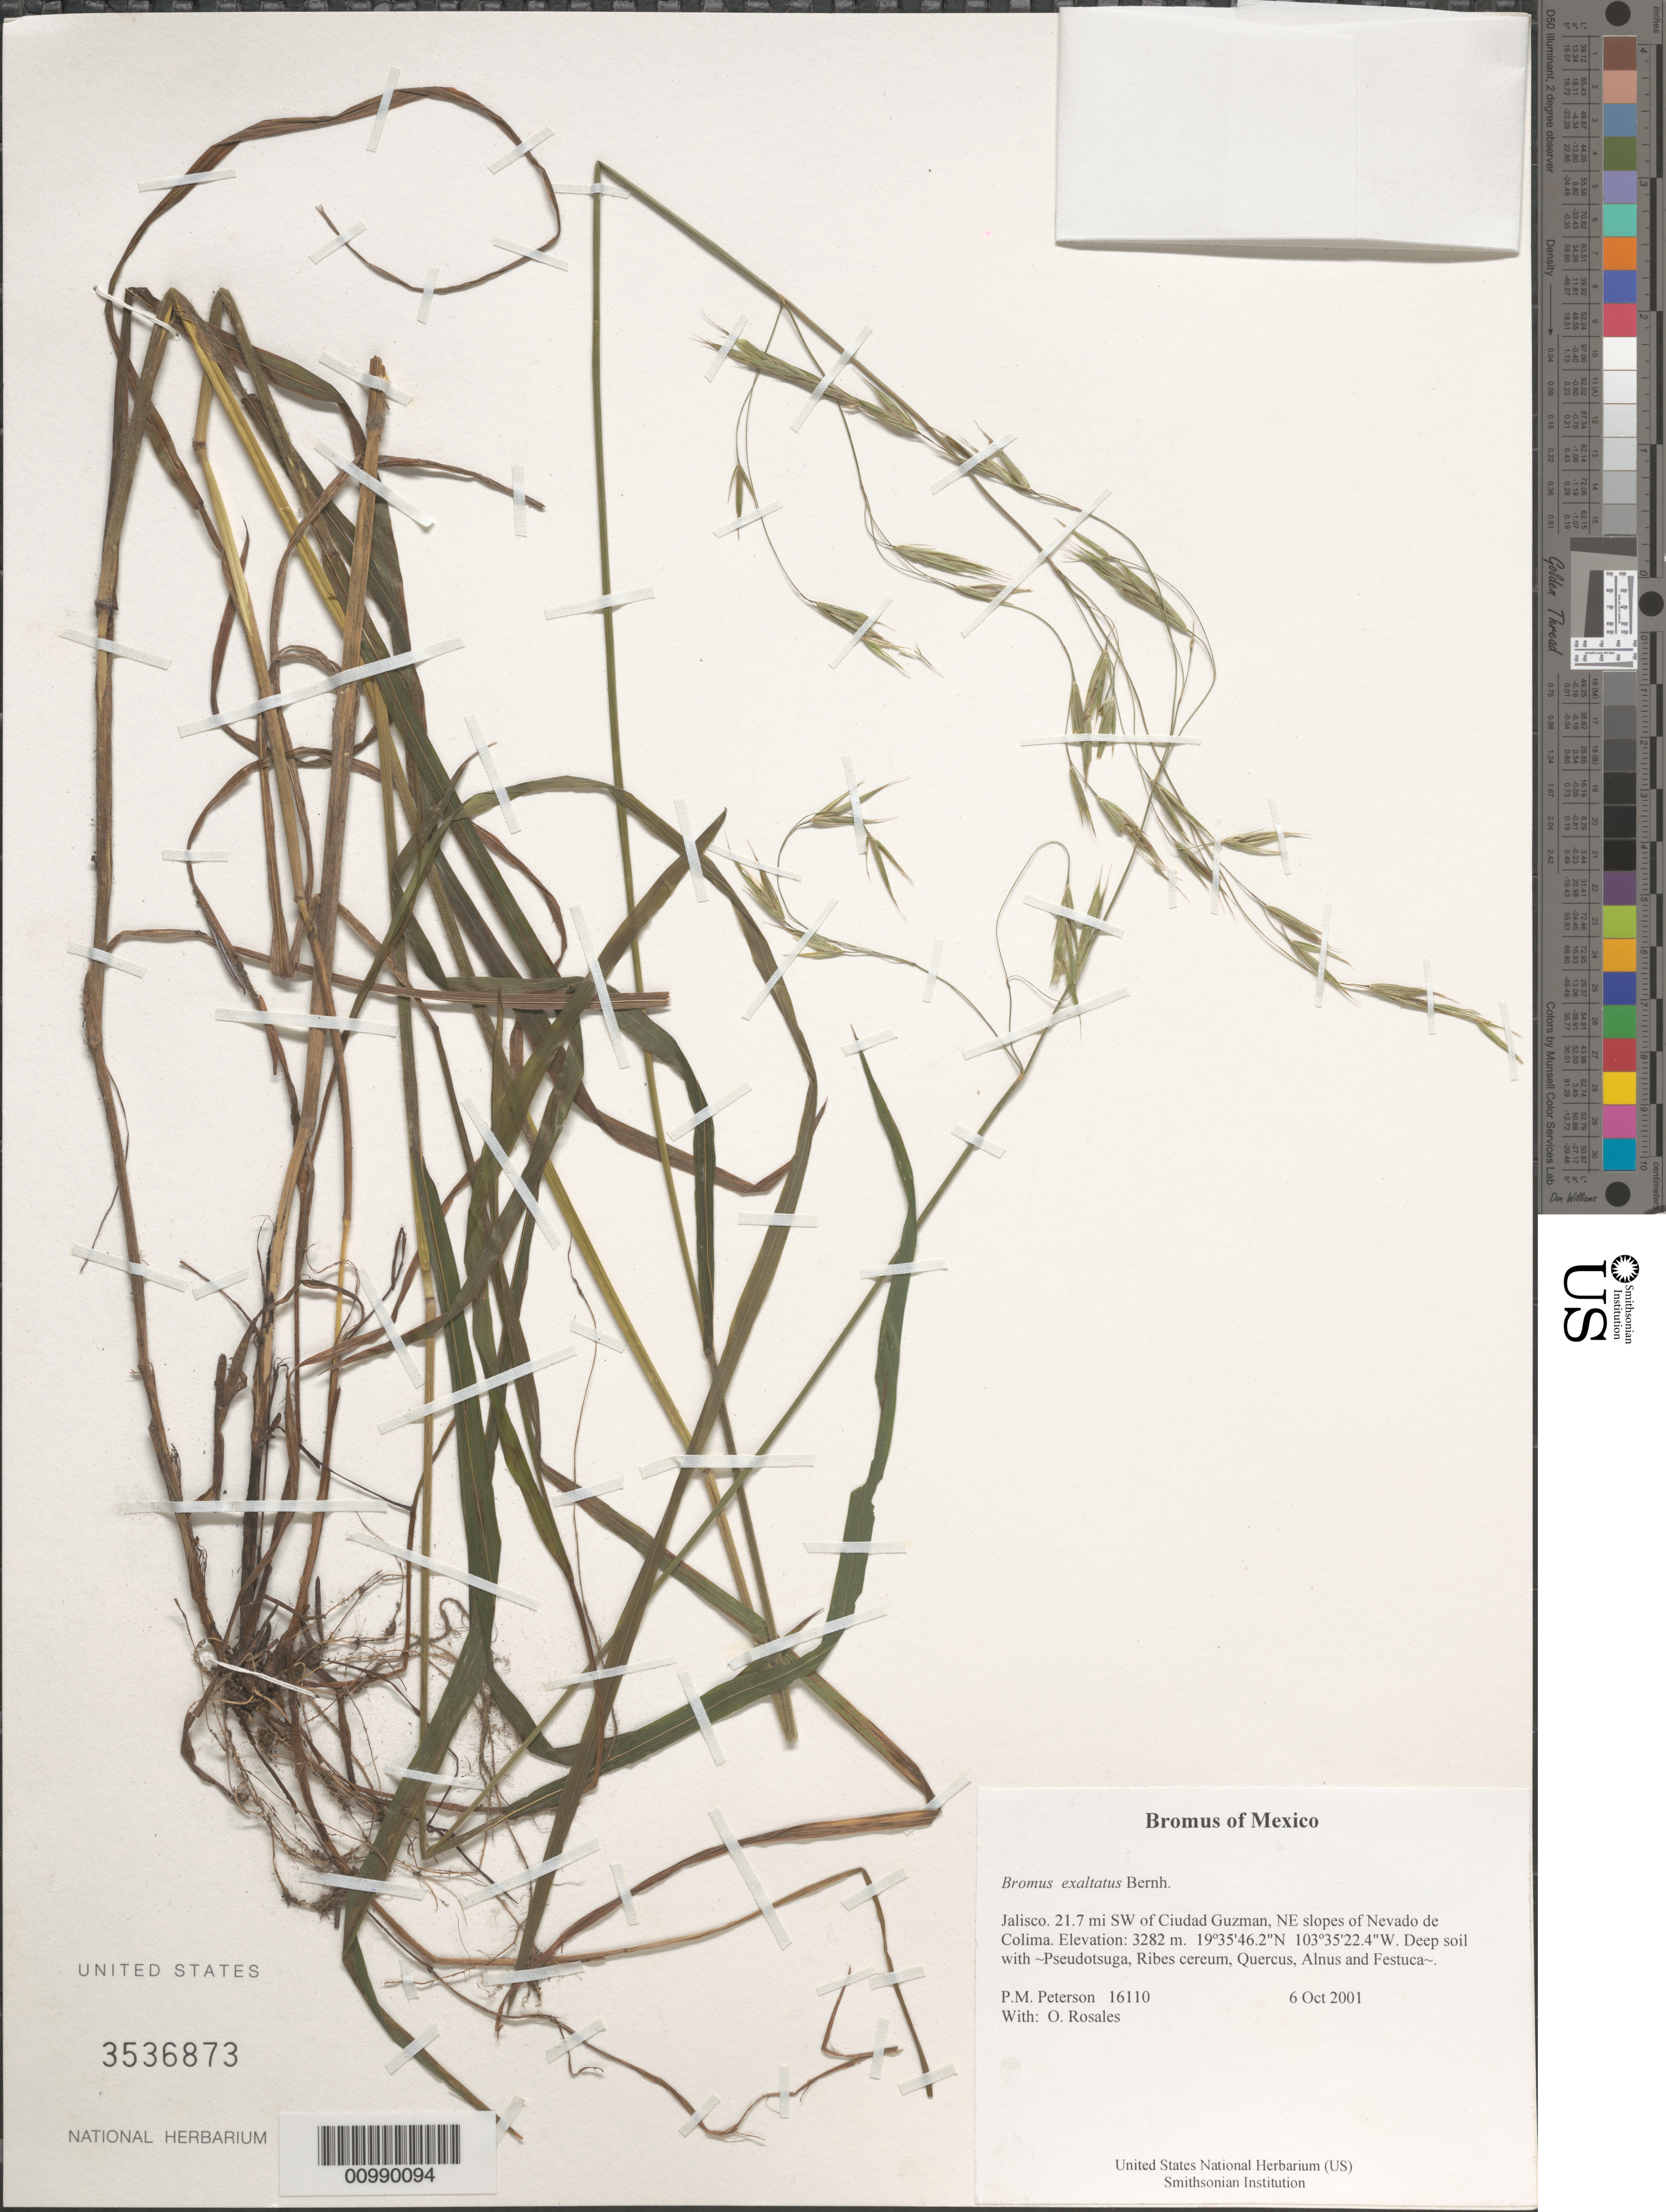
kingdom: Plantae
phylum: Tracheophyta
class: Liliopsida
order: Poales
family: Poaceae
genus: Bromus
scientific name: Bromus exaltatus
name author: Bernhardi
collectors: P. M. Peterson & O. Rosales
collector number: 16110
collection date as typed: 06 Oct 2001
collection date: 2001-10-06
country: Mexico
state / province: Jalisco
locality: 21.7 mi SW of Ciudad Guzman, NE slopes of Nevado de Colima.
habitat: Deep soil with ~Pseudotsuga, Ribes cereum, Quercus, Alnus and Festuca~.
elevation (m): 3282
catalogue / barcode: US 3536873